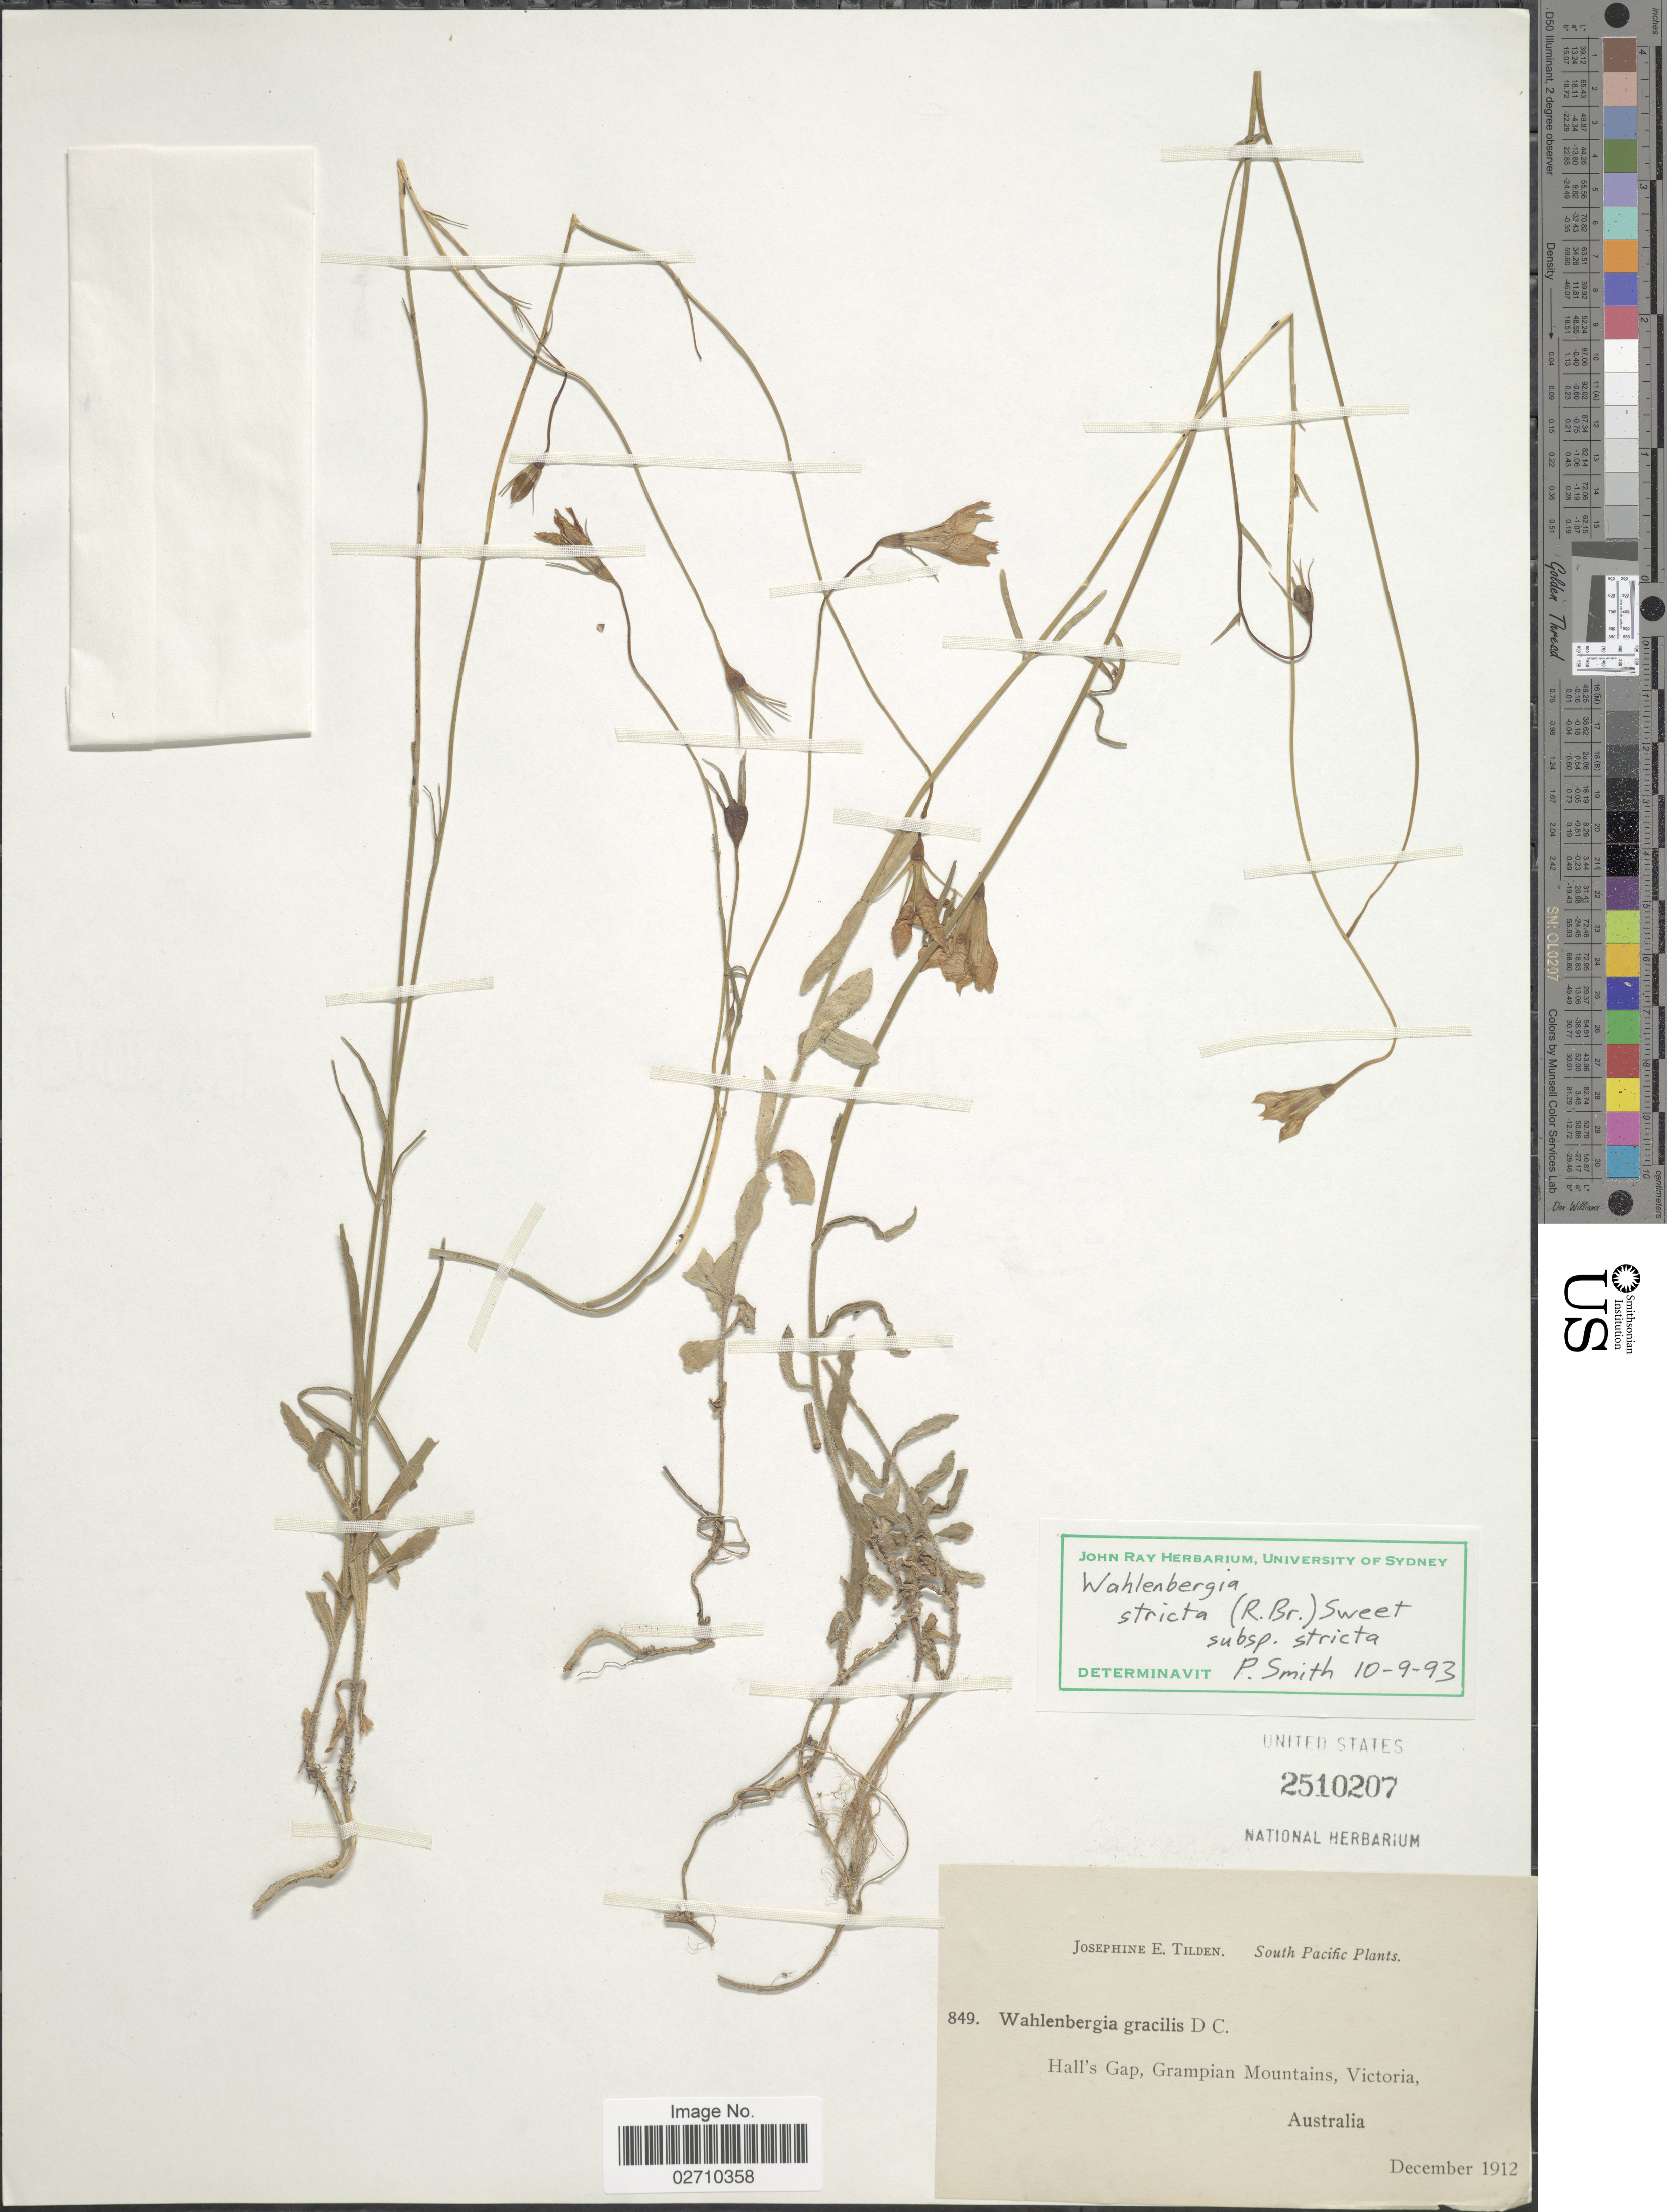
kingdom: Plantae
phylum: Tracheophyta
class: Magnoliopsida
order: Asterales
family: Campanulaceae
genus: Wahlenbergia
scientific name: Wahlenbergia stricta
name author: (R. Br.) Sweet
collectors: J. E. Tilden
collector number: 849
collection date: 1912-12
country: Australia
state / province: Victoria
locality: South Pacific. Hall's Gap, Grampian Mountains, Victoria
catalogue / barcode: US 2510207